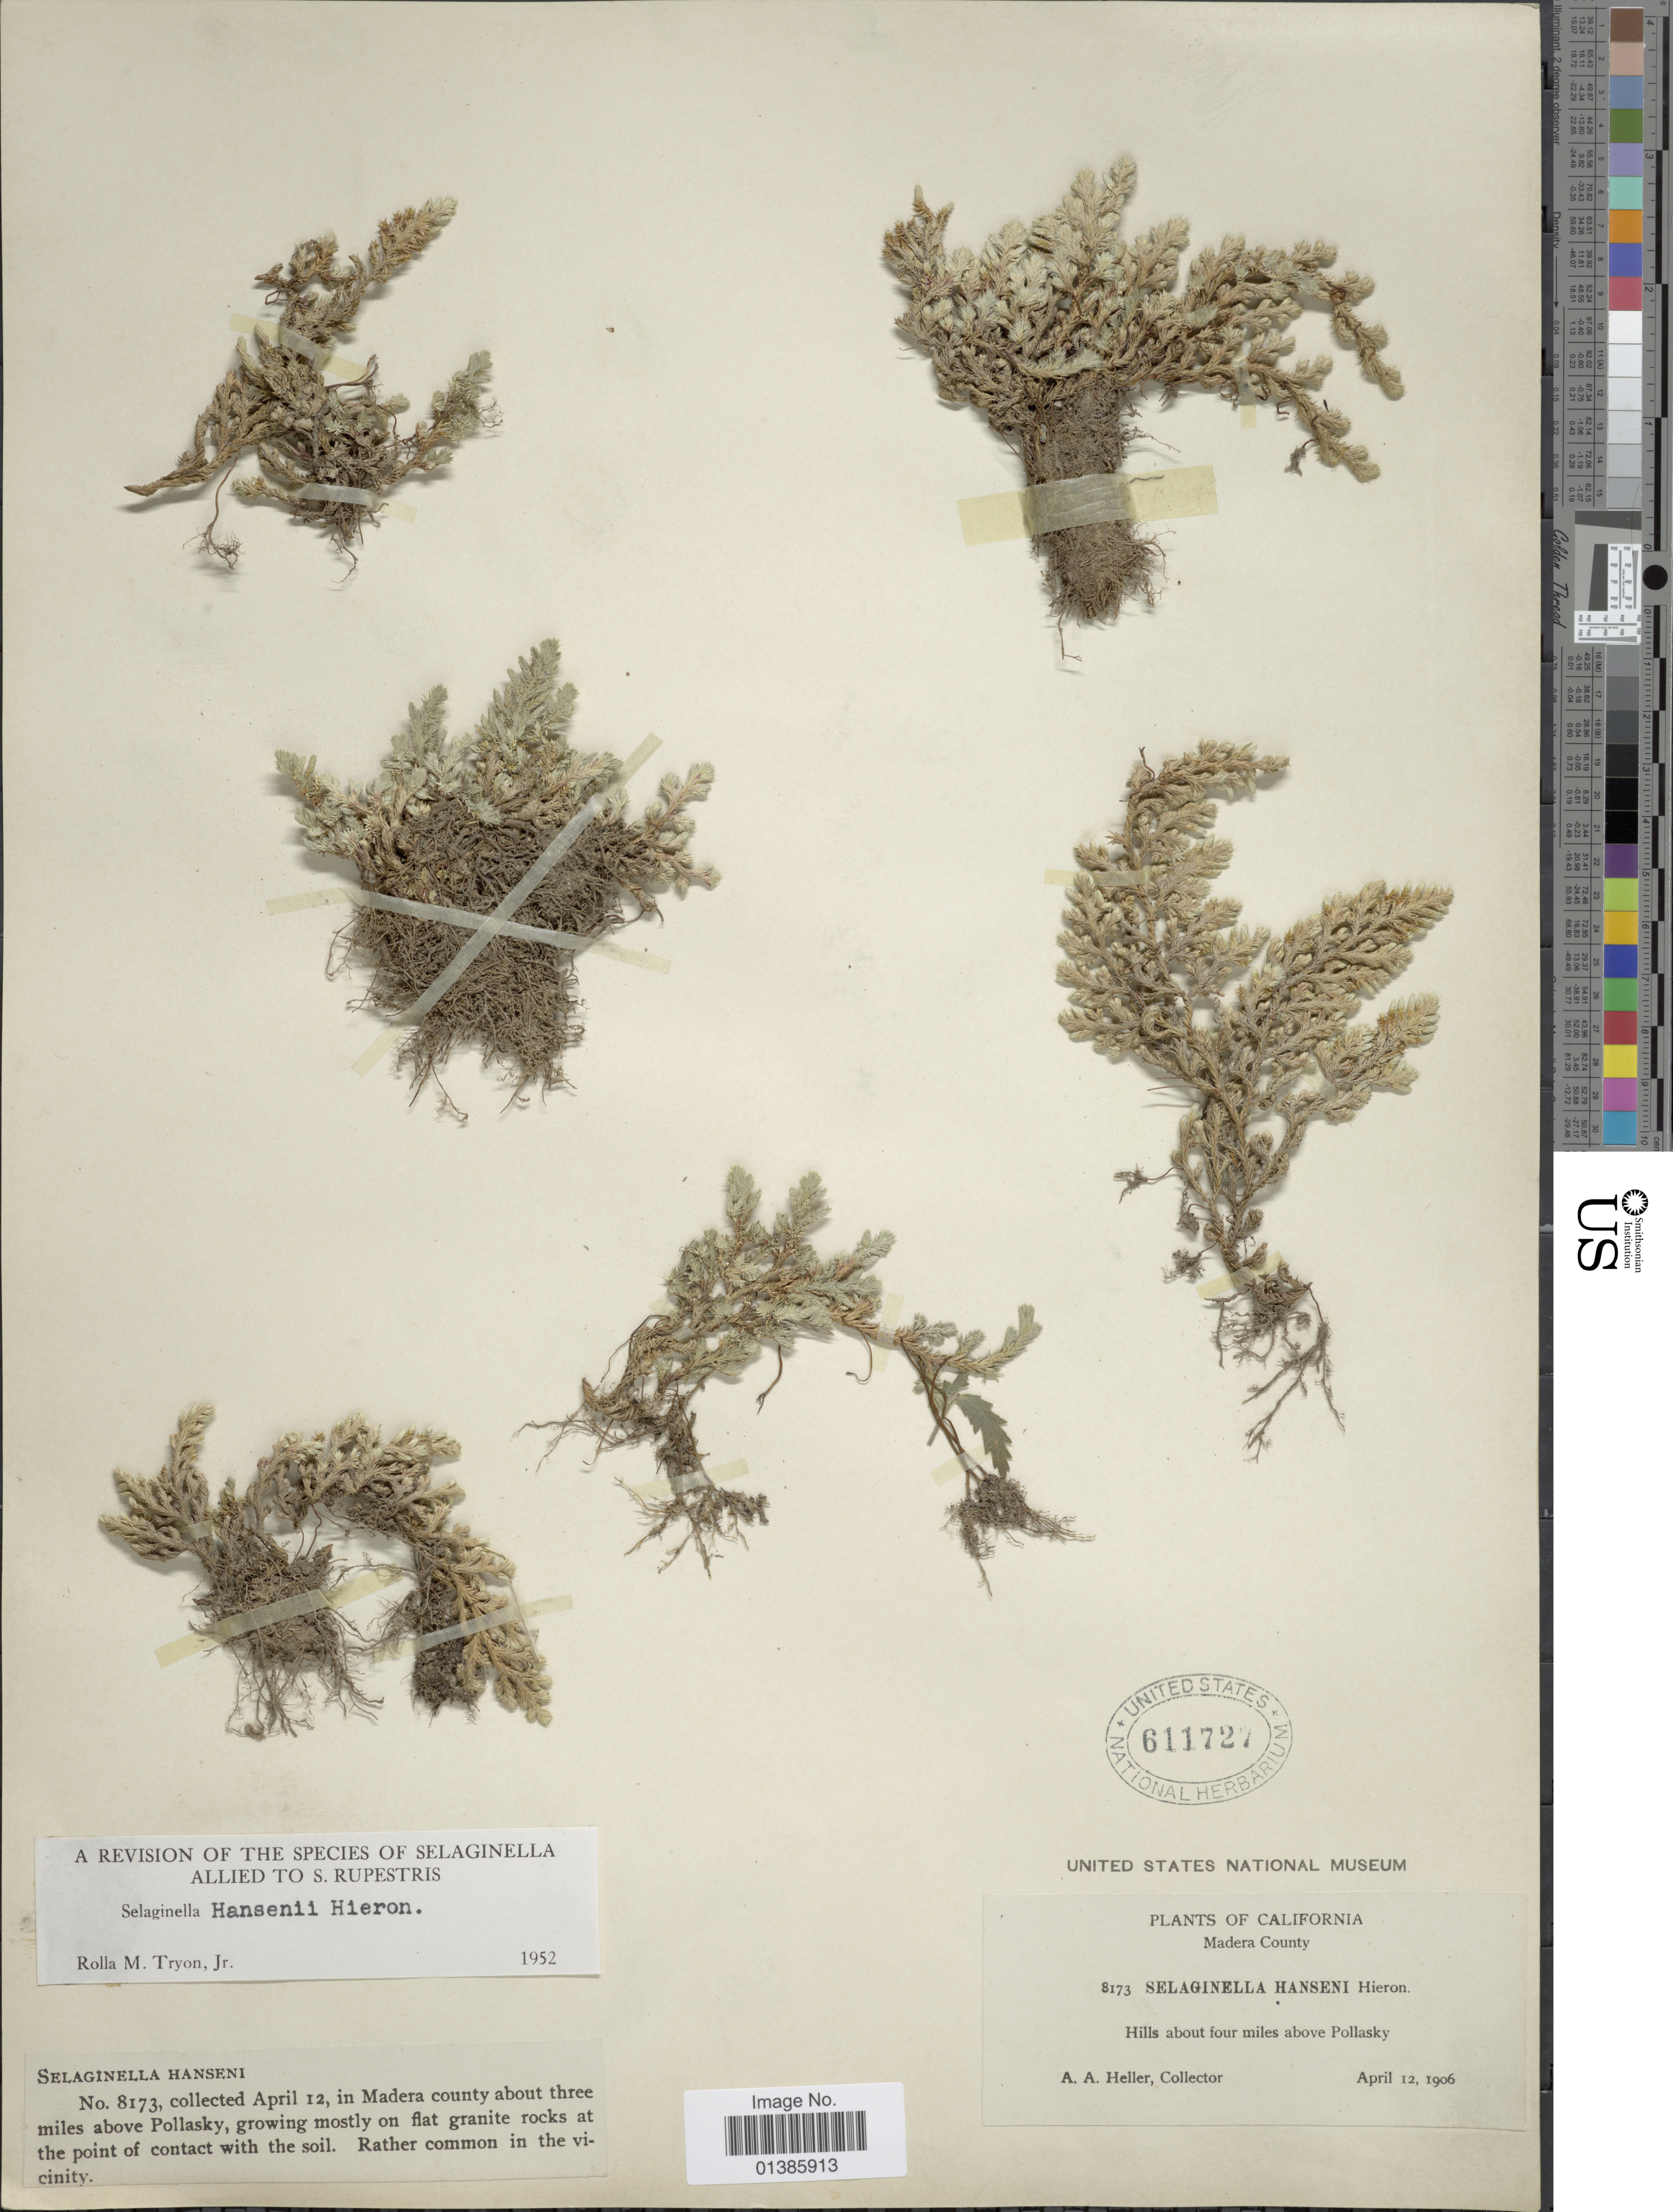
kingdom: Plantae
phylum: Tracheophyta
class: Lycopodiopsida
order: Selaginellales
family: Selaginellaceae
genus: Selaginella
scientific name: Selaginella hansenii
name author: Hieron.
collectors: A. A. Heller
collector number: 8173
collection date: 1906-04-12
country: United States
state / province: California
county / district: Madera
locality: Madera County. Hills about four miles above Pollasky.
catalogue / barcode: US 611727